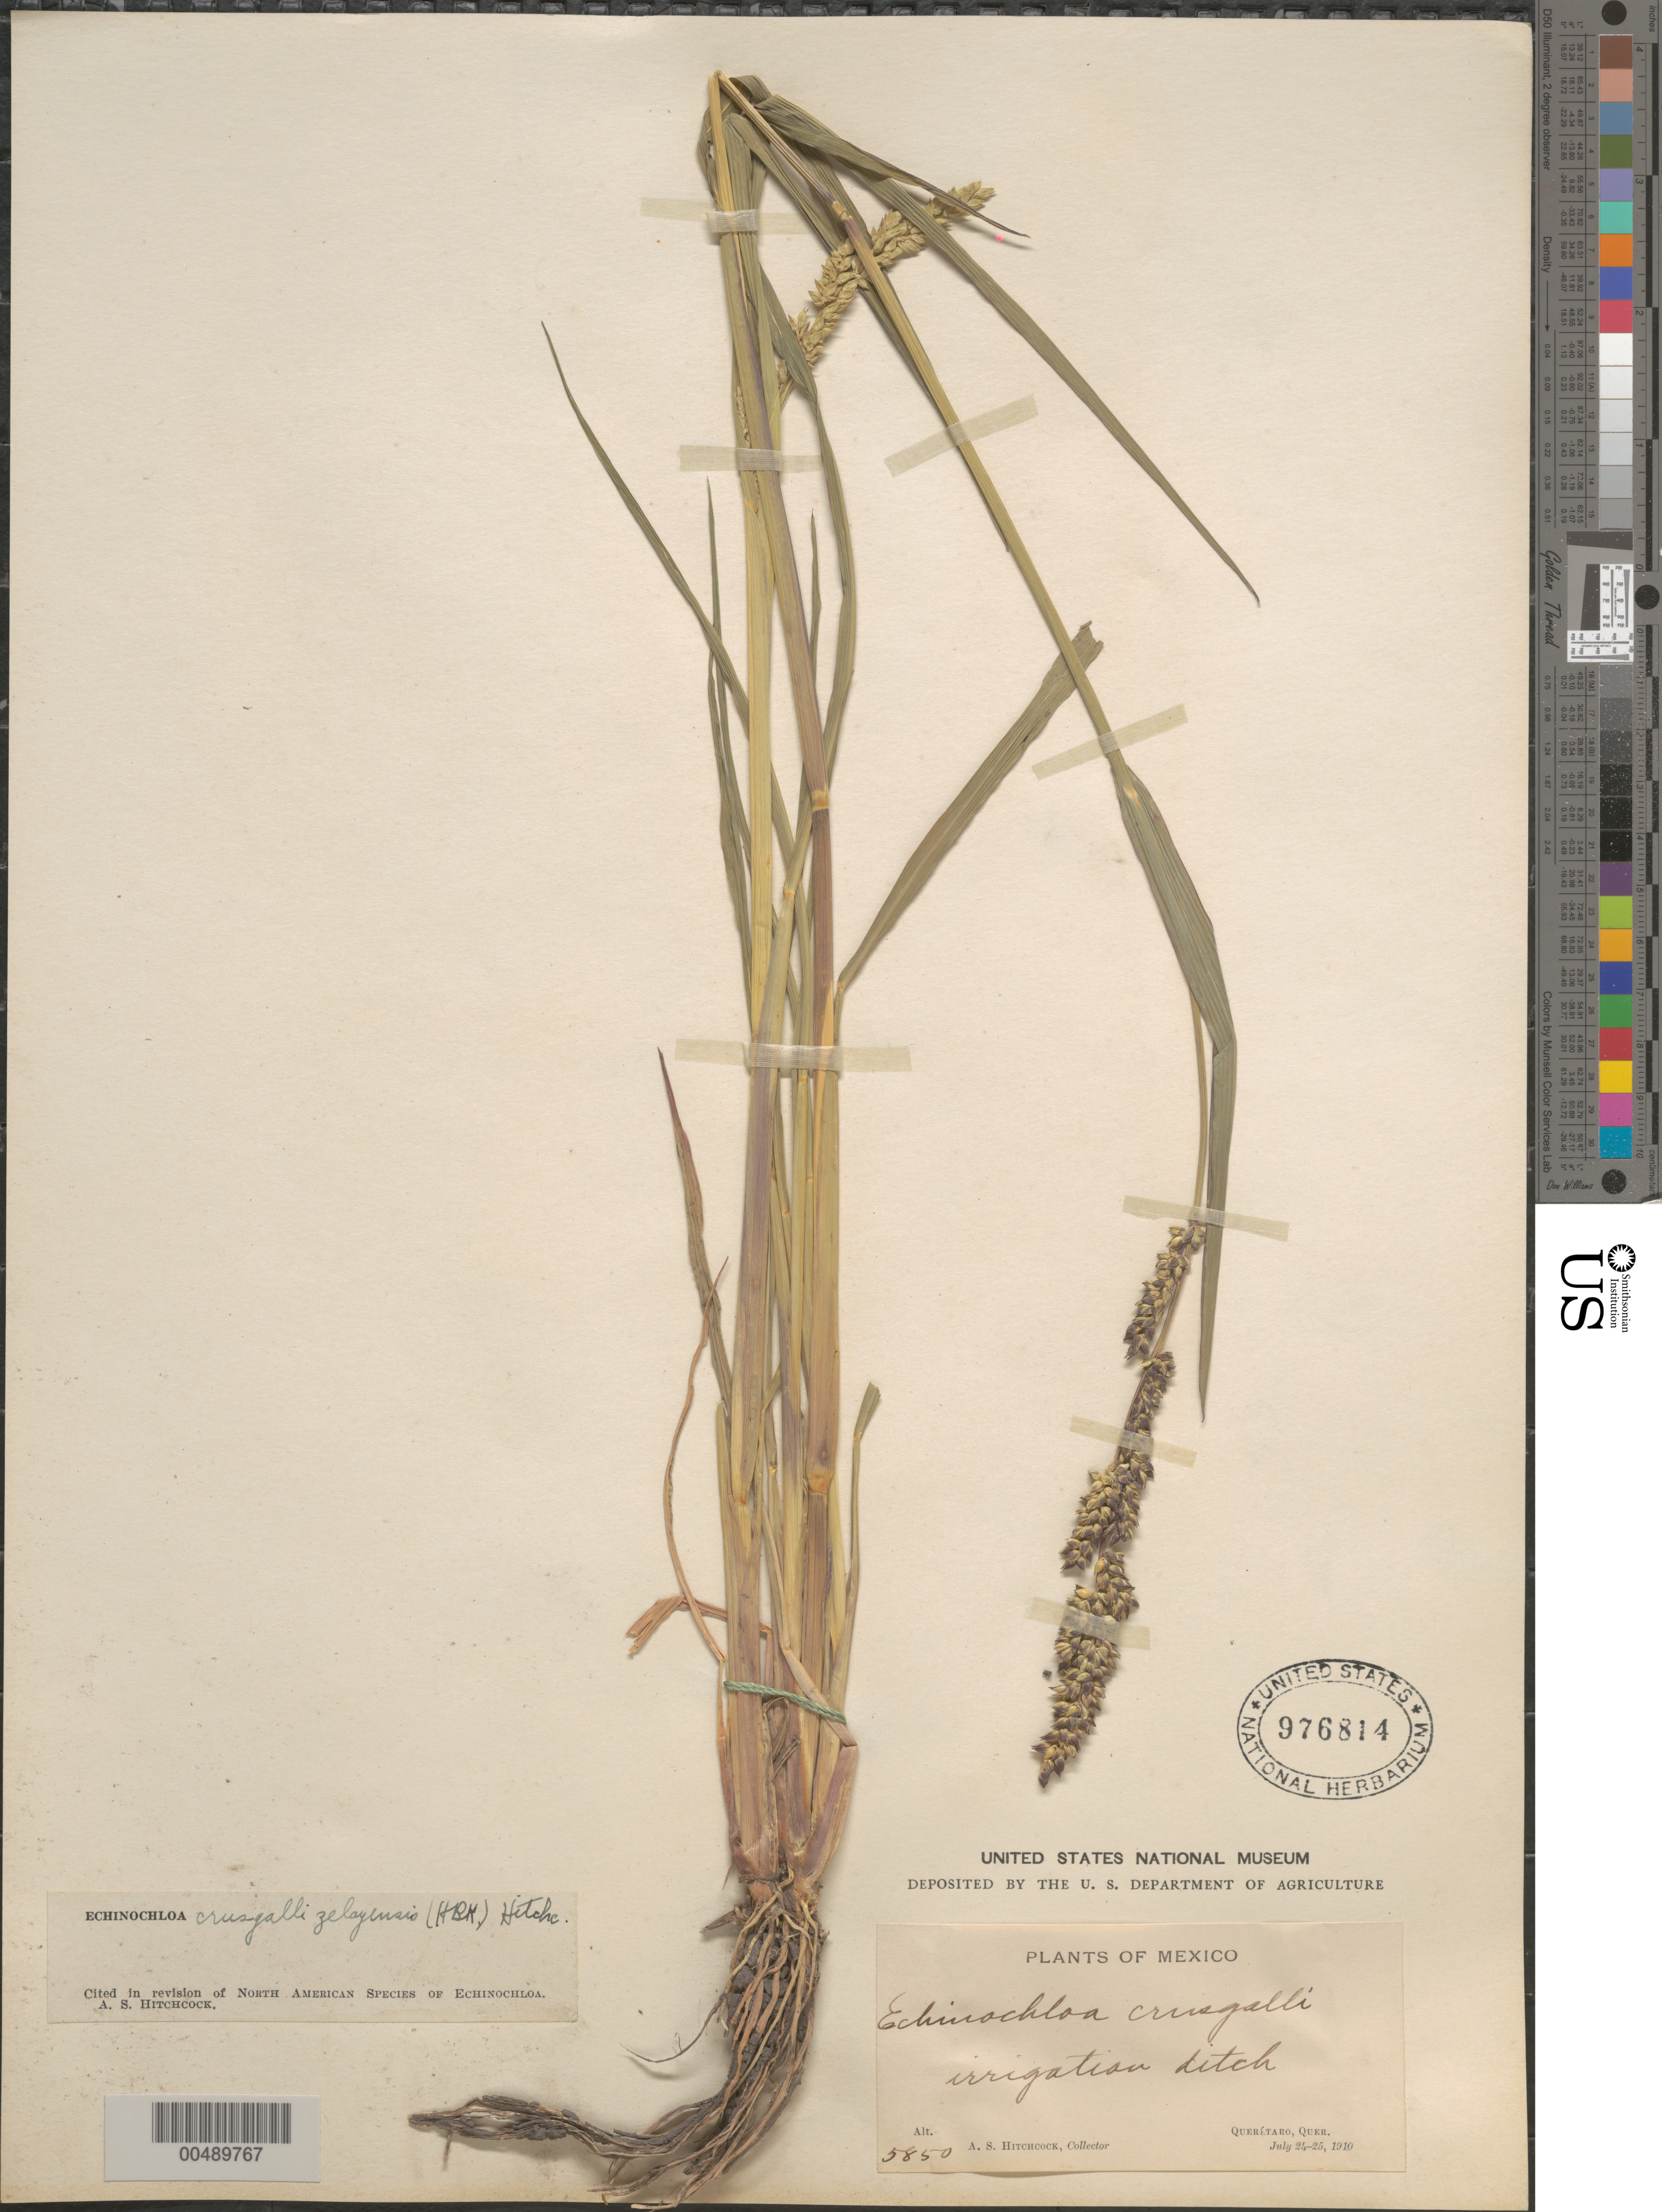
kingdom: Plantae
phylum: Tracheophyta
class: Liliopsida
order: Poales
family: Poaceae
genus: Echinochloa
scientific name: Echinochloa crus-galli var. zelayensis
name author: (Kunth) Hitchc.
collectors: A. S. Hitchcock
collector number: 5850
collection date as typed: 24 Jul 1910 to 25 Jul 1910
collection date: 1910-07-24/1910-07-25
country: Mexico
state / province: Querétaro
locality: Querétaro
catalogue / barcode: US 976814